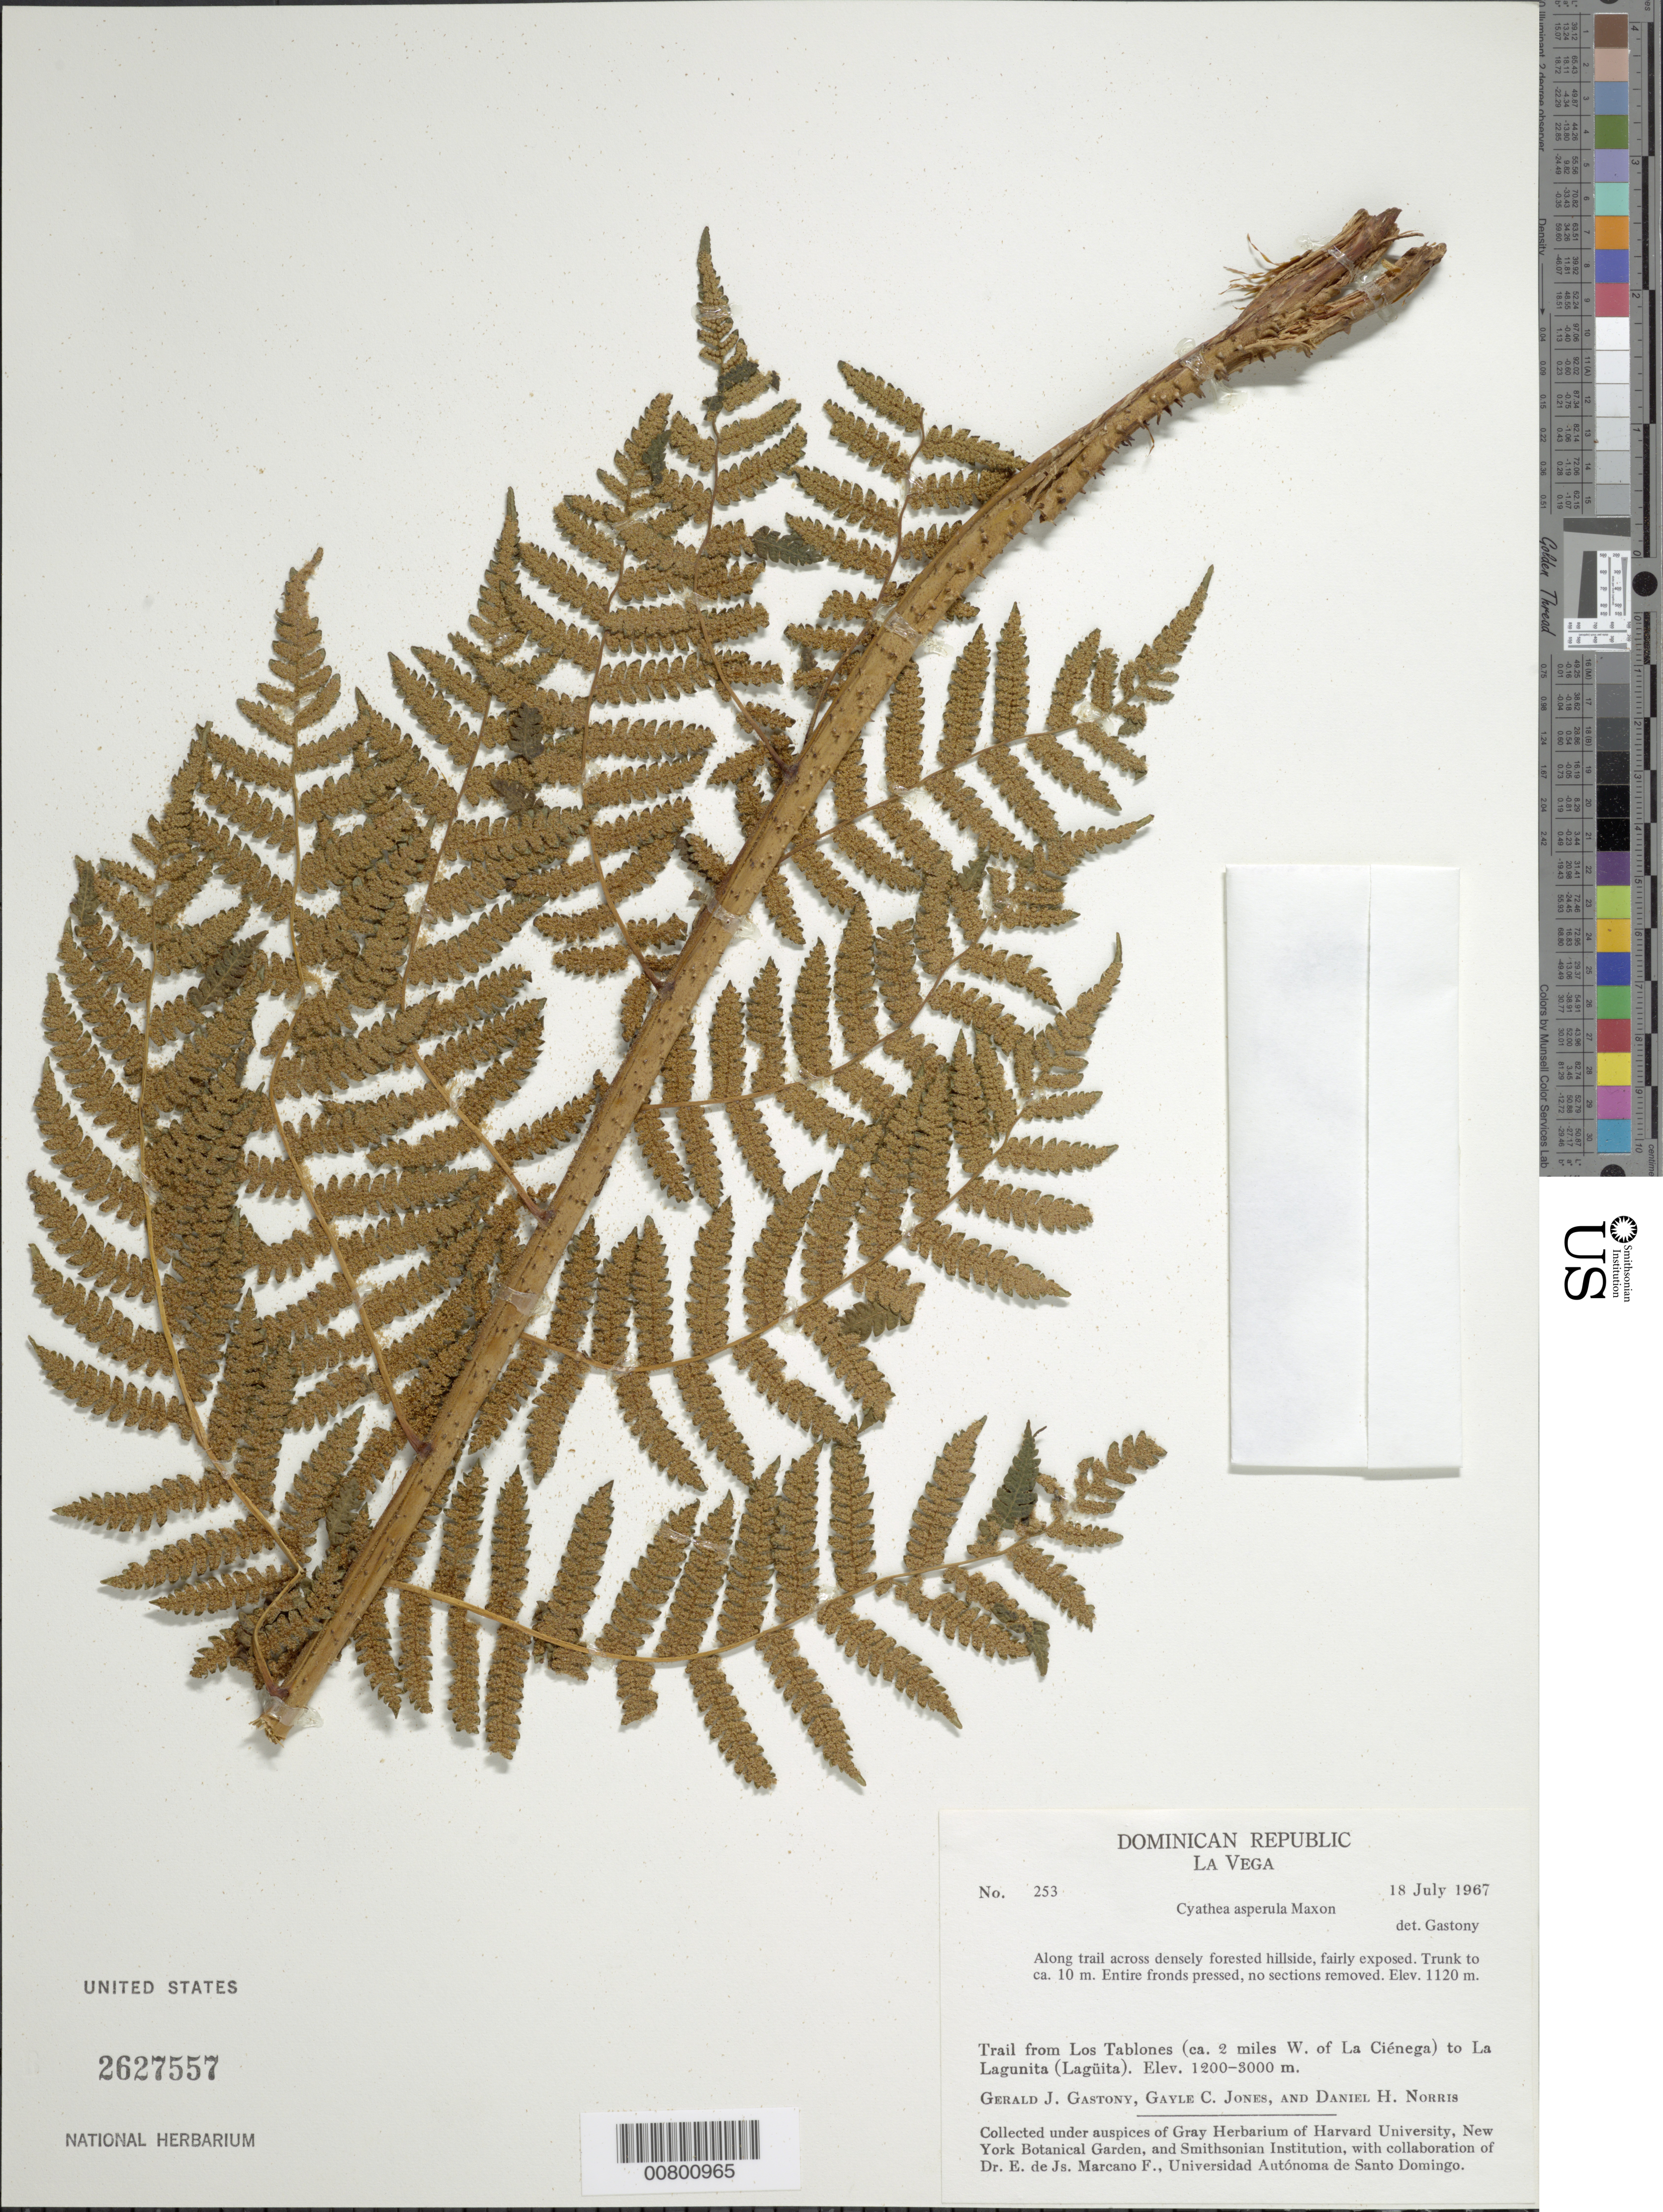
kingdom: Plantae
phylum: Tracheophyta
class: Polypodiopsida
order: Cyatheales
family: Cyatheaceae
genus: Cyathea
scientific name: Cyathea furfuracea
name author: Christ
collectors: G. Gastony, G. C. Jones & D. H. Norris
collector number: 253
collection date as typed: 18 Jul 1967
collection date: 1967-07-18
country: Dominican Republic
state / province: La Vega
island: Hispaniola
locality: Los Tablones (ca. 2 miles W of La Ciénega) to La Lagunita (Lagüita)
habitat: Densely forested hillside, fairly exposed, along trail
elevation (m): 1120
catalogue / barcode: US 2627557